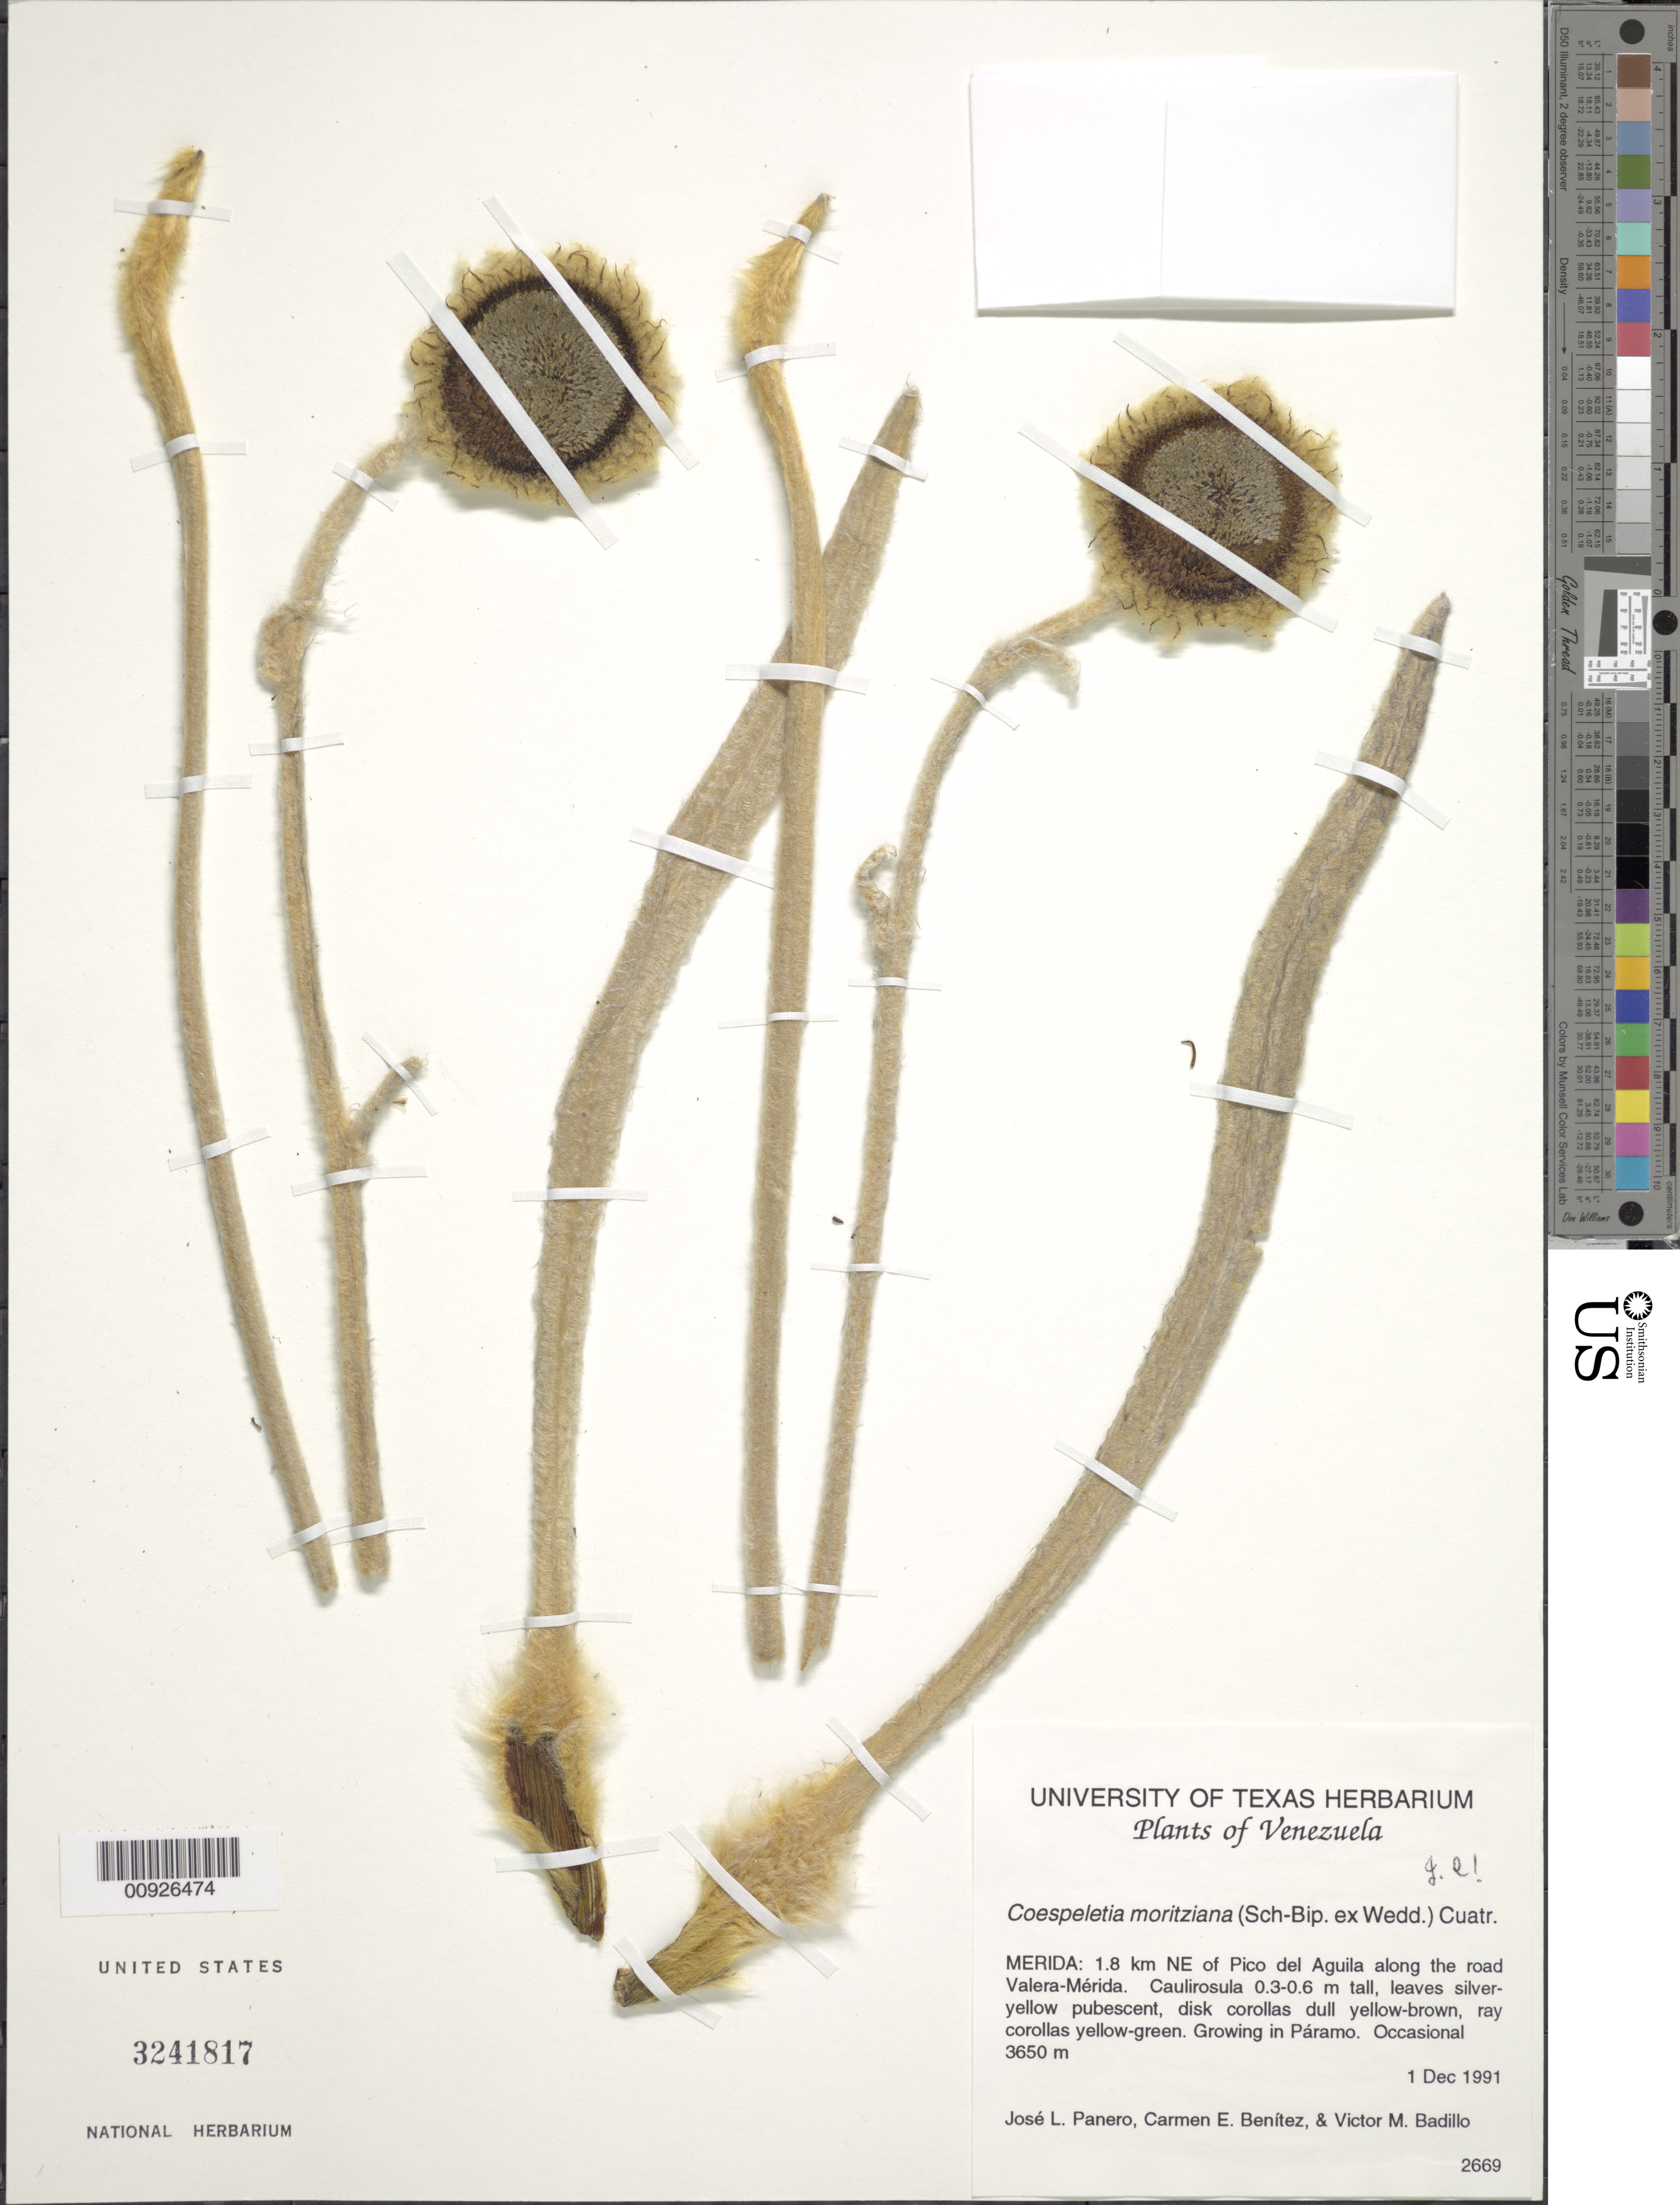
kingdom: Plantae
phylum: Tracheophyta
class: Magnoliopsida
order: Asterales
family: Asteraceae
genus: Coespeletia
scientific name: Coespeletia moritziana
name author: (Sch. Bip. ex Wedd.) Cuatrec.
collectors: J. L. Panero, C. E. Benítez de Rojas & V. Badillo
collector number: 2669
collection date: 1991-12-01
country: Venezuela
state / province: Mérida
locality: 1.8 km NE of Pico del Aguila along the road Valera-Mérida.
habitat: Growing in Páramo. Occasional.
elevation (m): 3650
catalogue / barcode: US 3241817